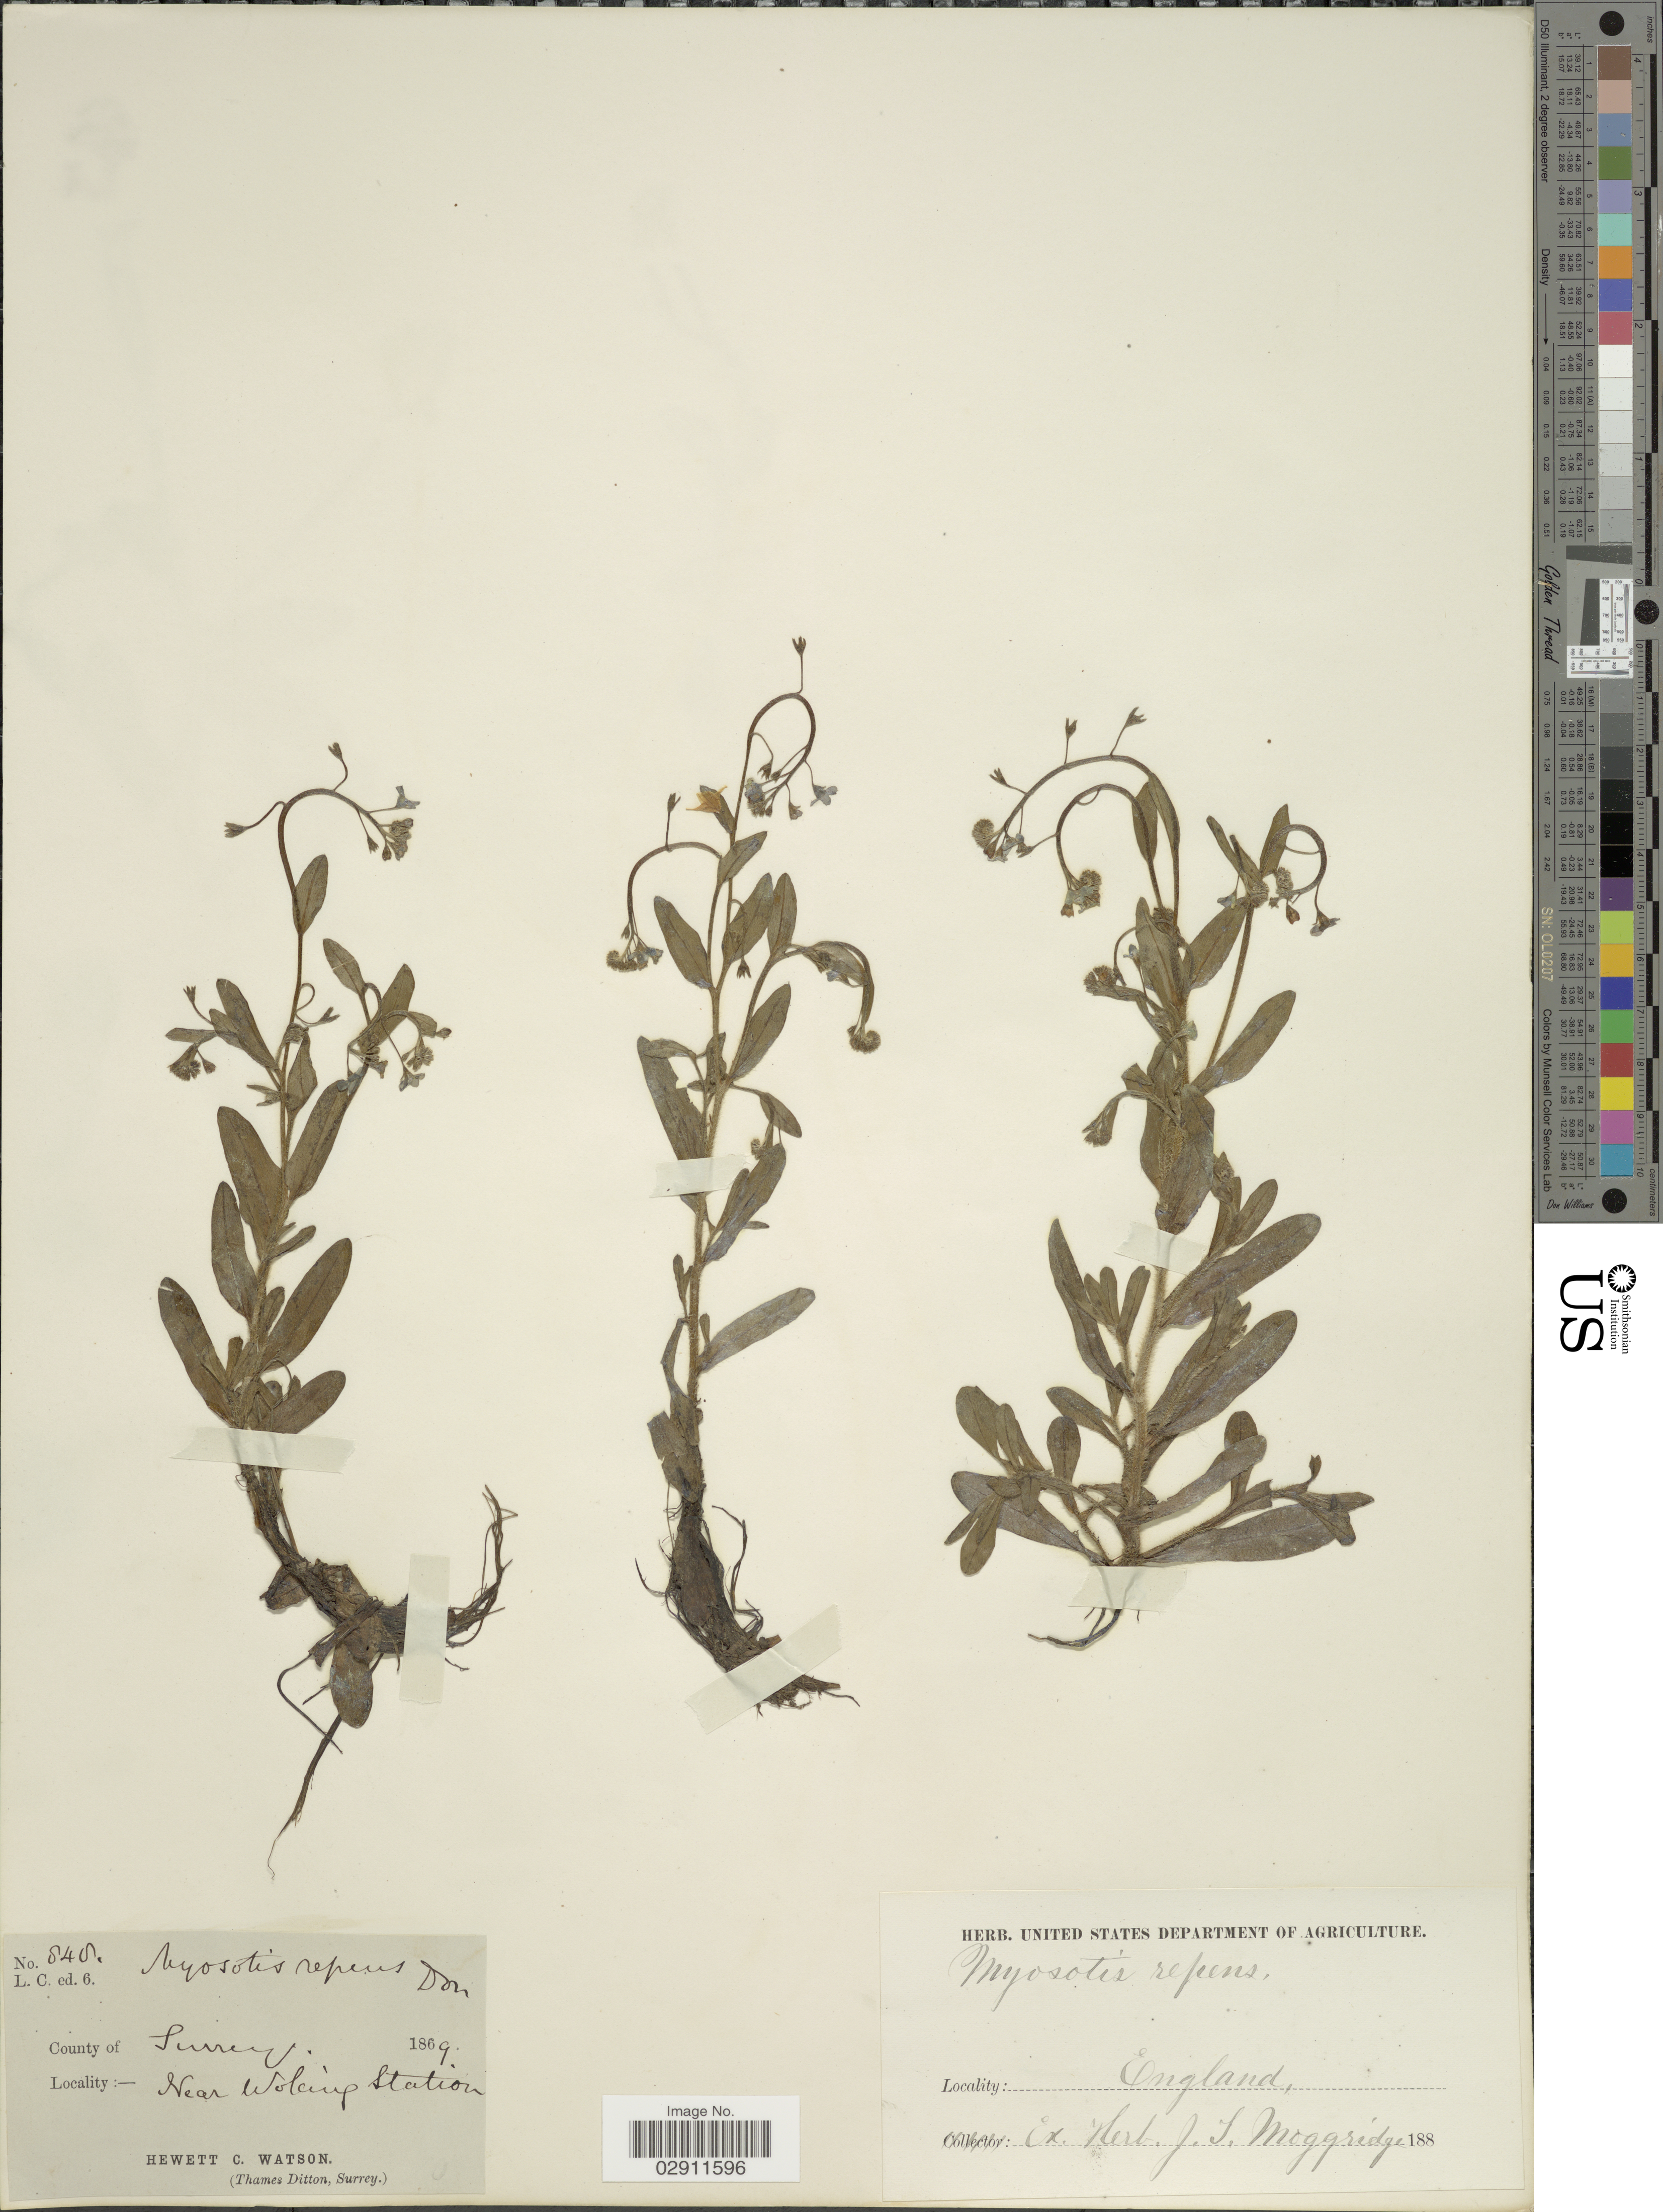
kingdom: Plantae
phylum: Tracheophyta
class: Magnoliopsida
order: Boraginales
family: Boraginaceae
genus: Myosotis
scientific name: Myosotis repens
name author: G. Don ex Hook.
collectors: H. Watson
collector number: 848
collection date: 1869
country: United Kingdom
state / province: England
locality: County of Surrey, Near Woking Station.